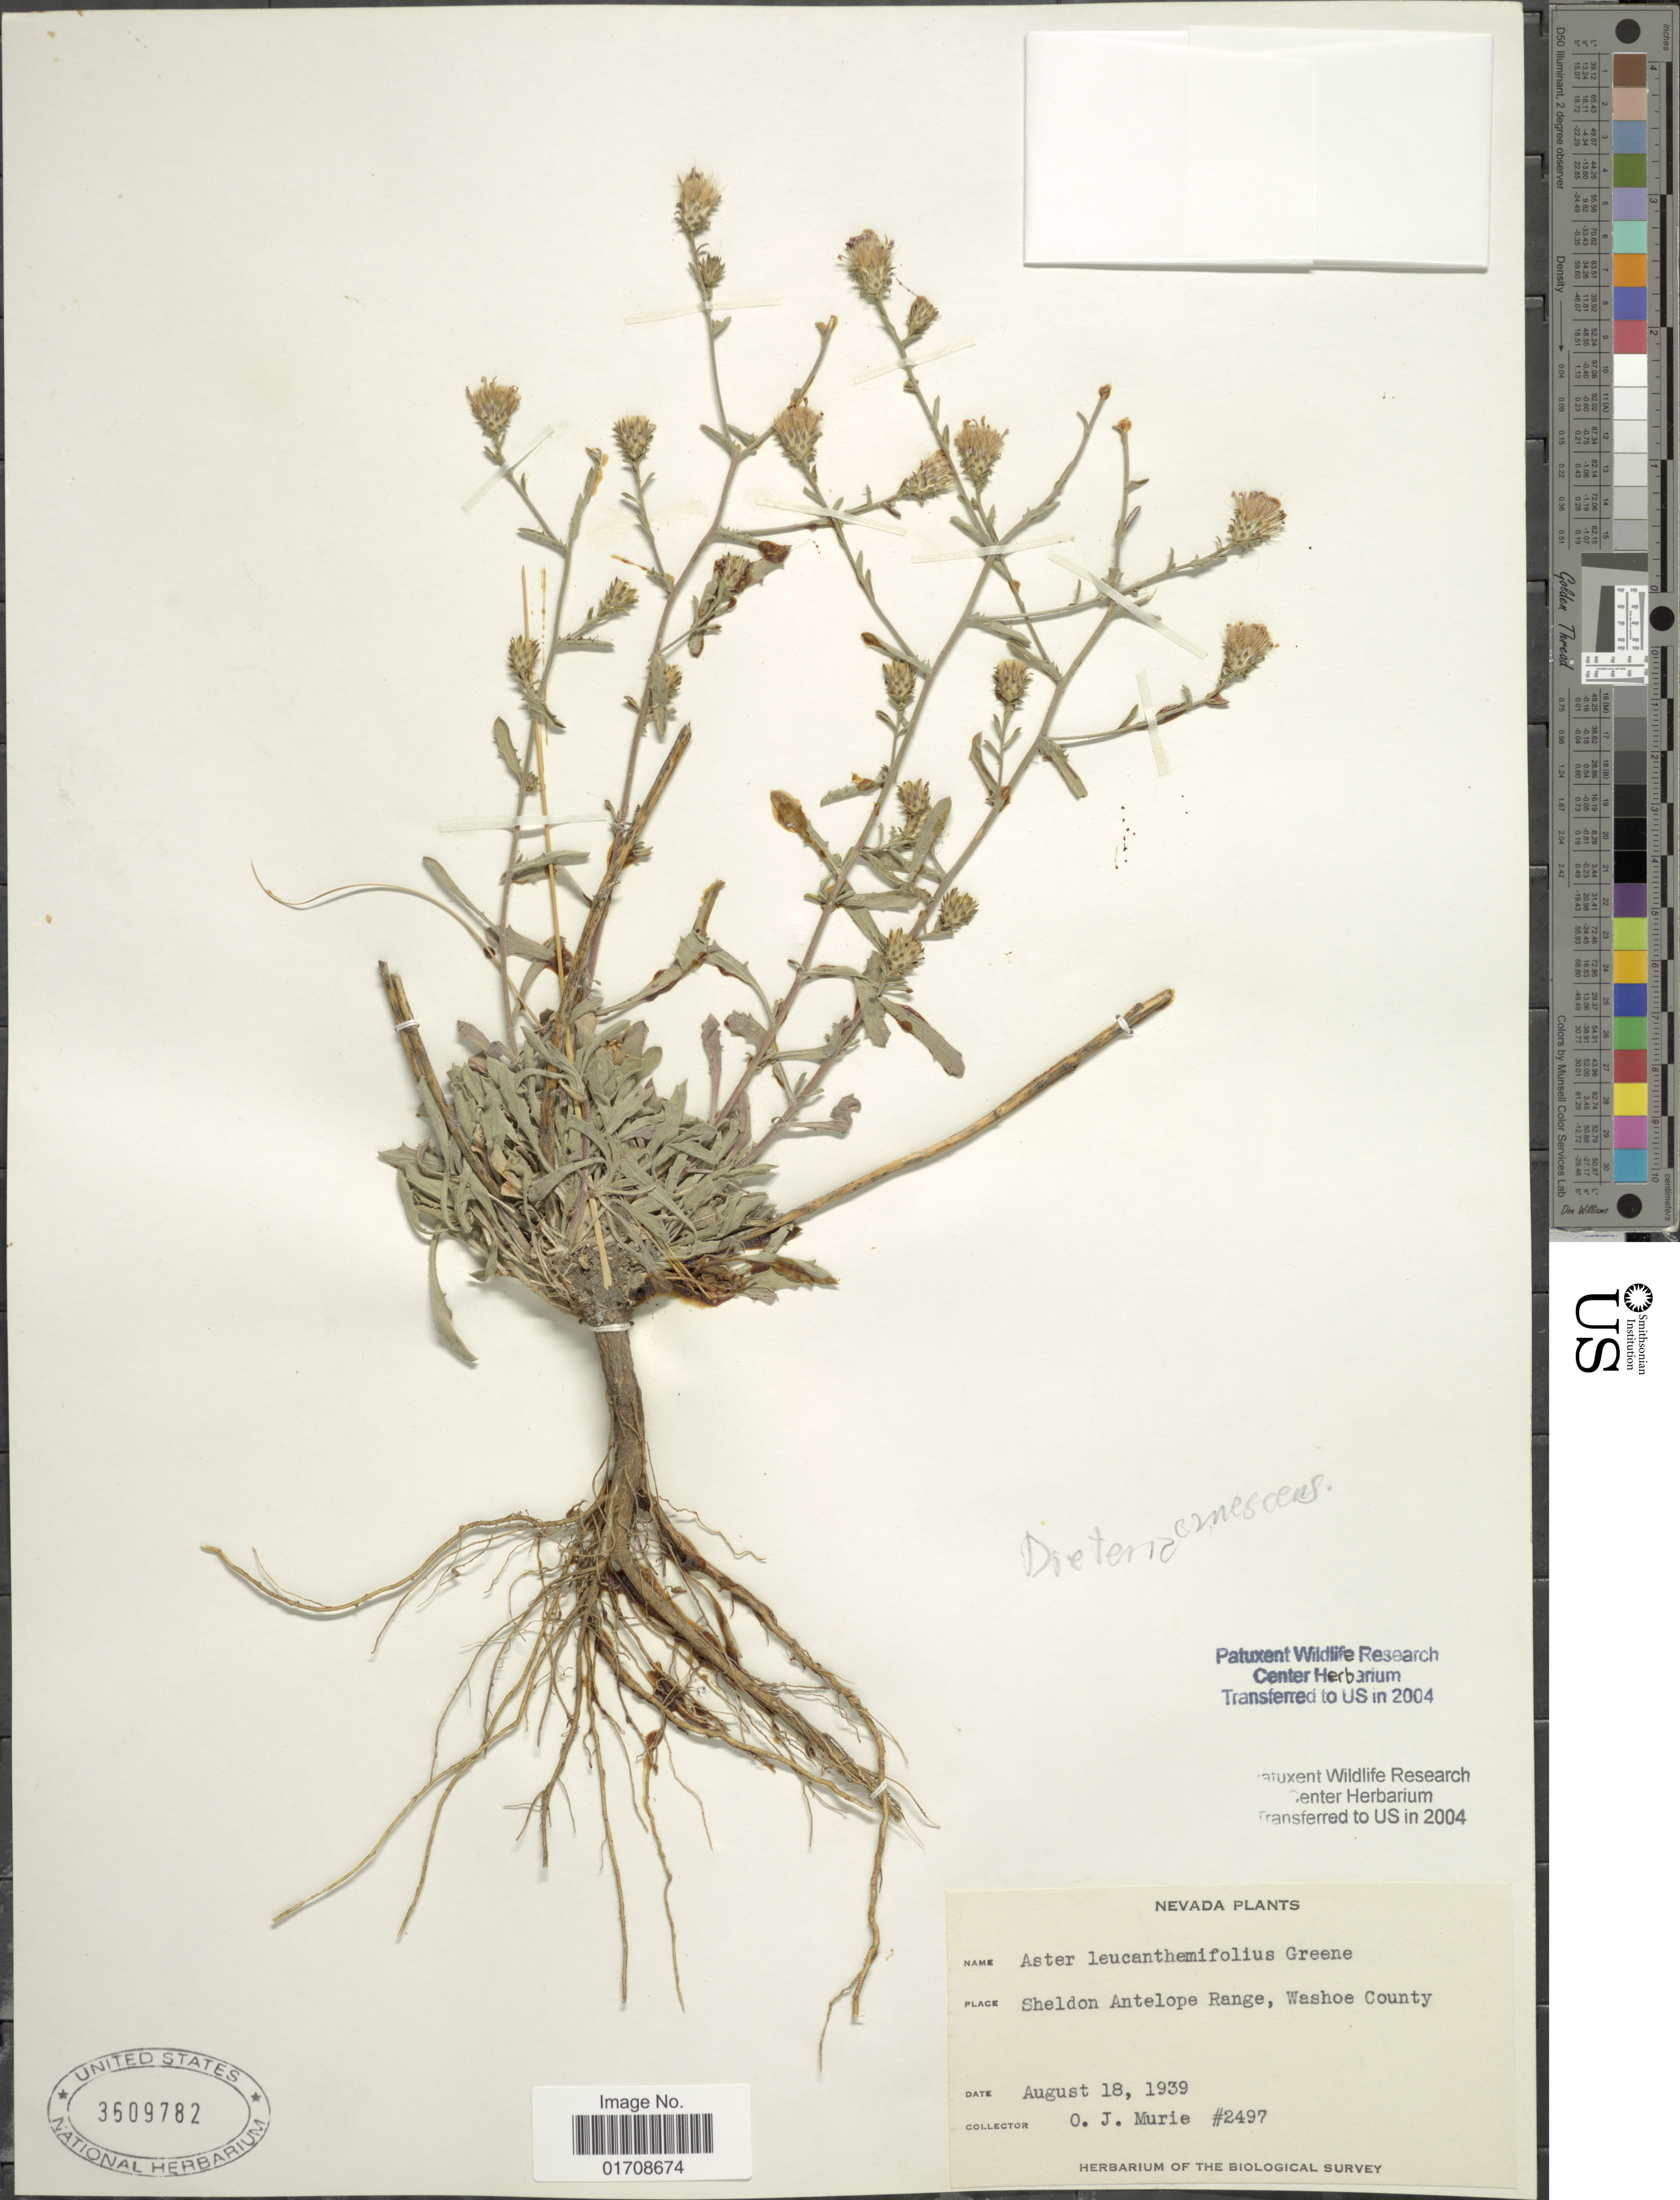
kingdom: Plantae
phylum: Tracheophyta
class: Magnoliopsida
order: Asterales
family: Asteraceae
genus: Machaeranthera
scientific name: Machaeranthera canescens var. leucanthemifolius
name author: (Greene) S.L. Welsh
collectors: O. Murie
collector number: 2497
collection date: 1939-08-18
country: United States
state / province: Nevada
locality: Sheldon Antelope Range, Washoe County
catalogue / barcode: US 3609782